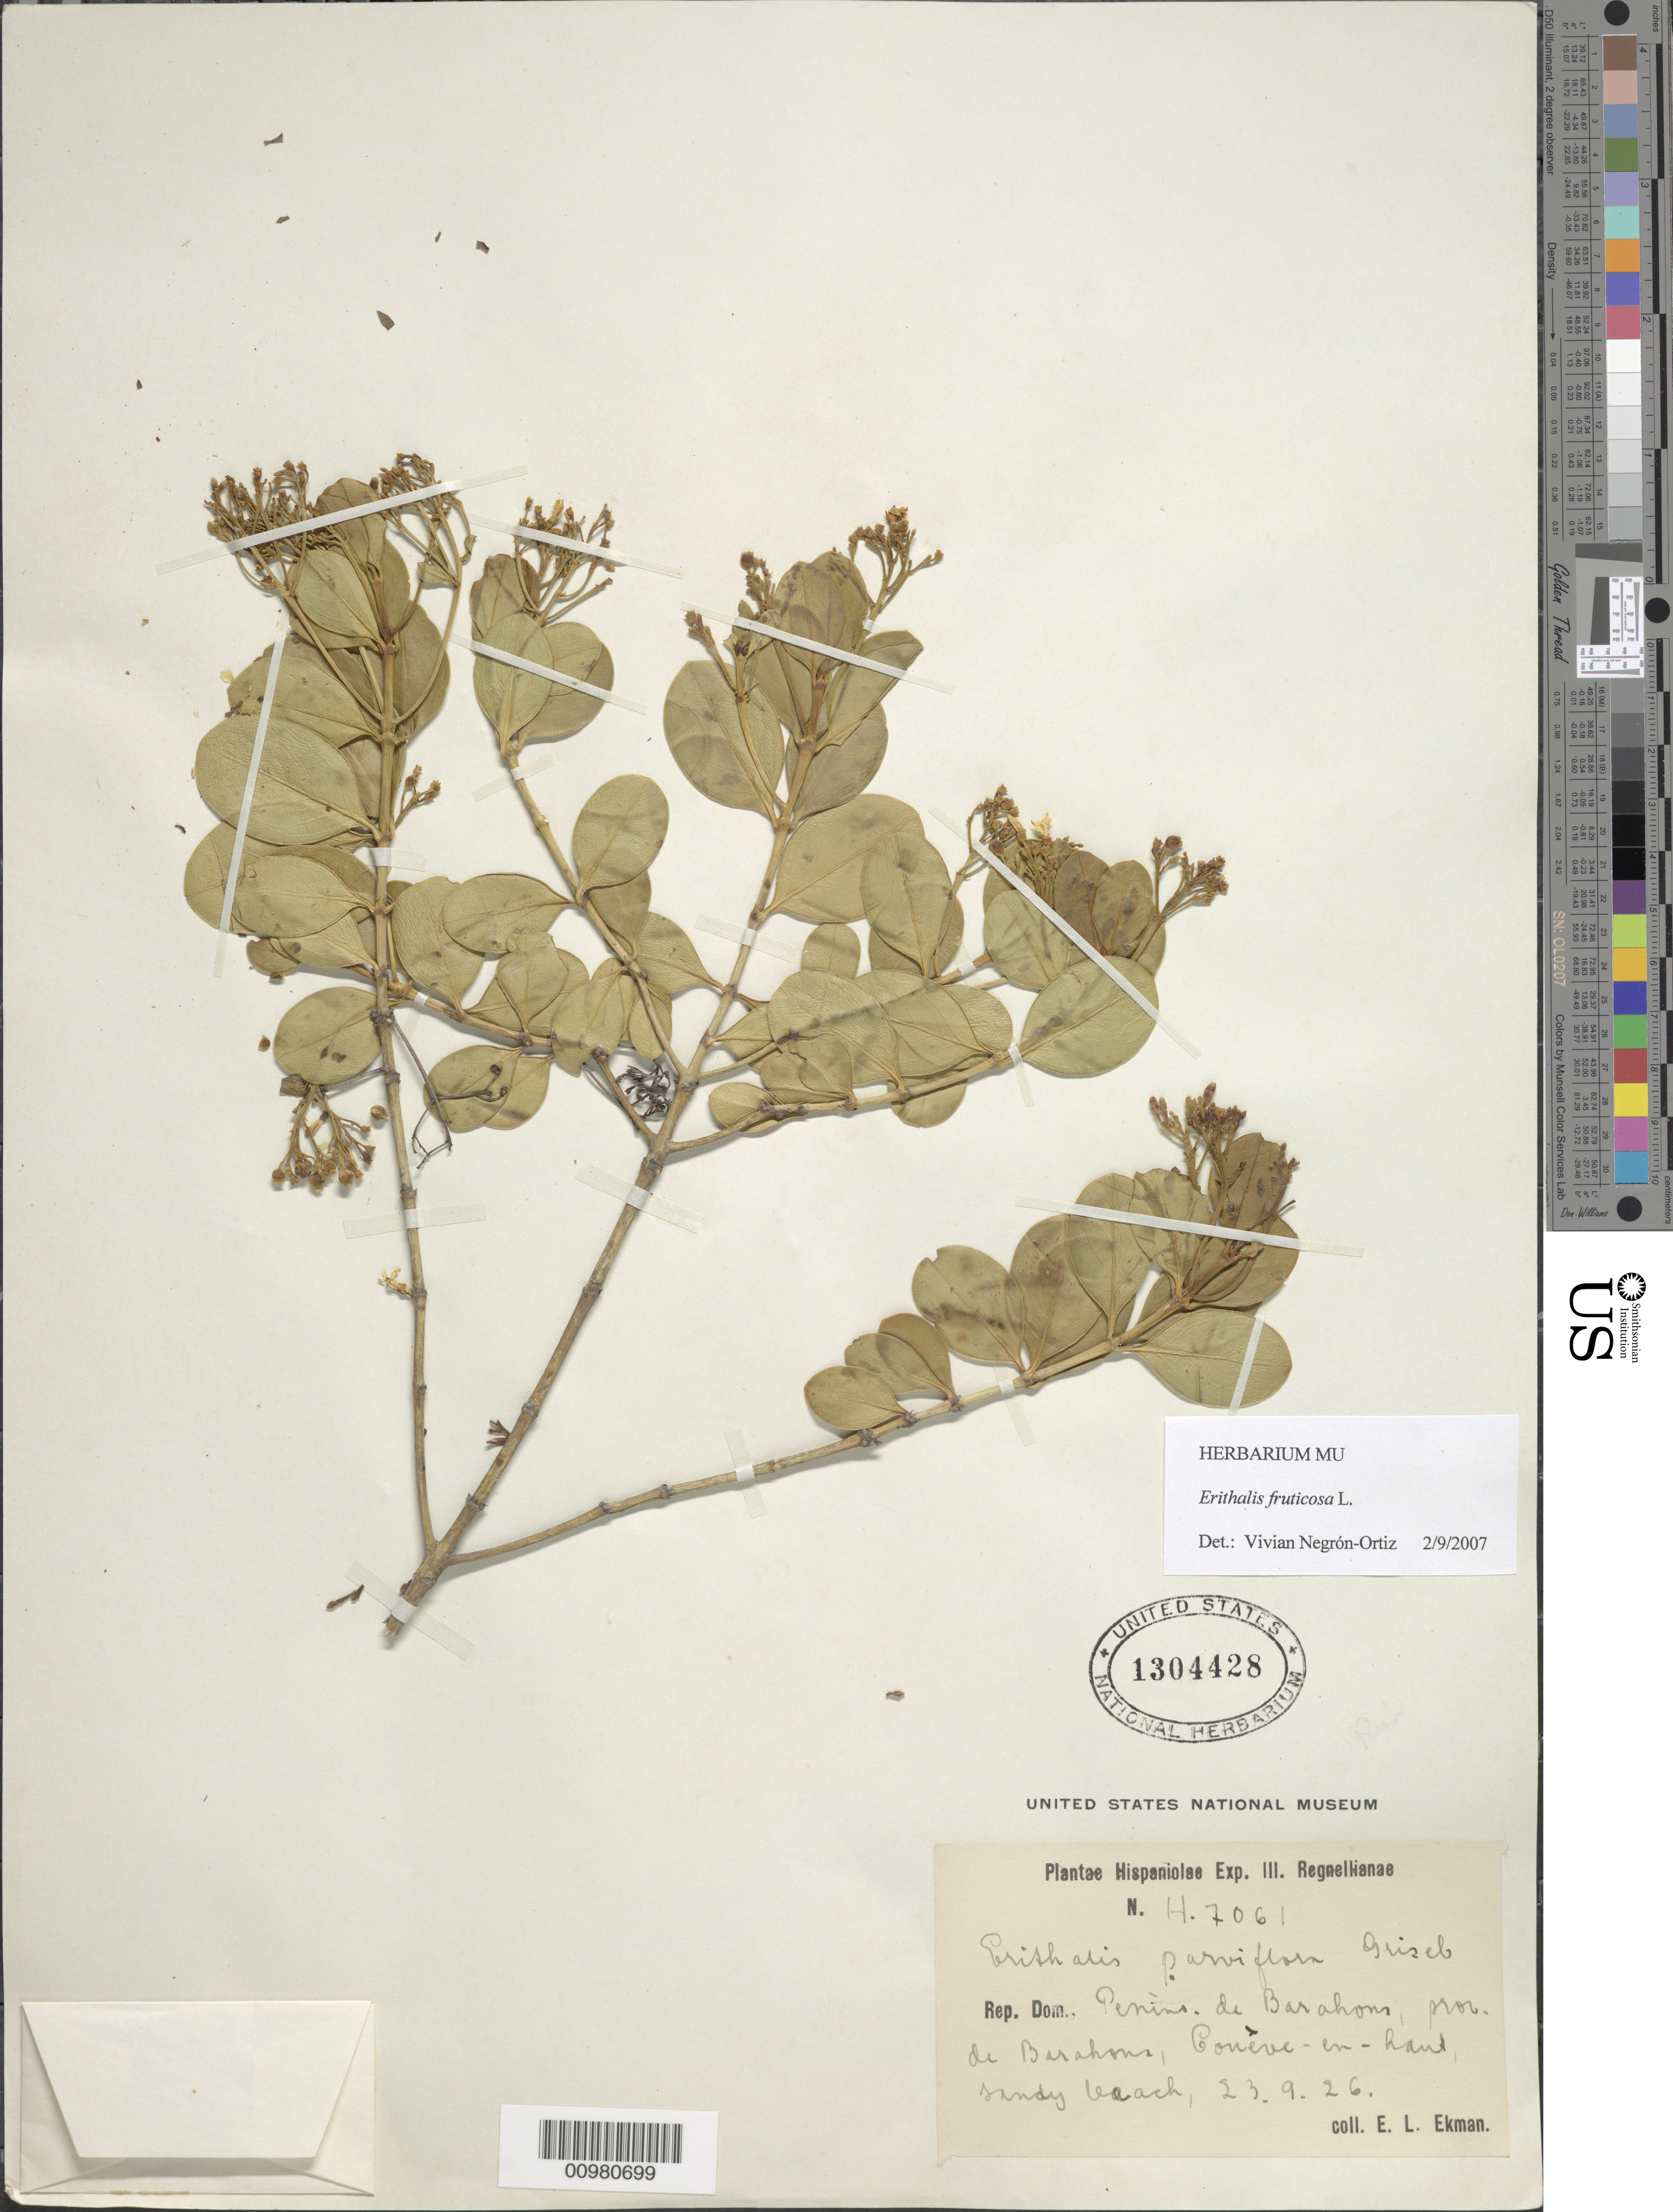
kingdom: Plantae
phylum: Tracheophyta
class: Magnoliopsida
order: Gentianales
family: Rubiaceae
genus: Erithalis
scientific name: Erithalis fruticosa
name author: L.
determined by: Negrón-Ortiz, V.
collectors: E. L. Ekman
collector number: H 7061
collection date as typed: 23 Sep 1926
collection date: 1926-09-23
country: Dominican Republic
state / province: Barahona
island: Hispaniola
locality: Penino de Barahona, Goneve-en-haut.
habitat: Sandy beach.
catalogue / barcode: US 1304428